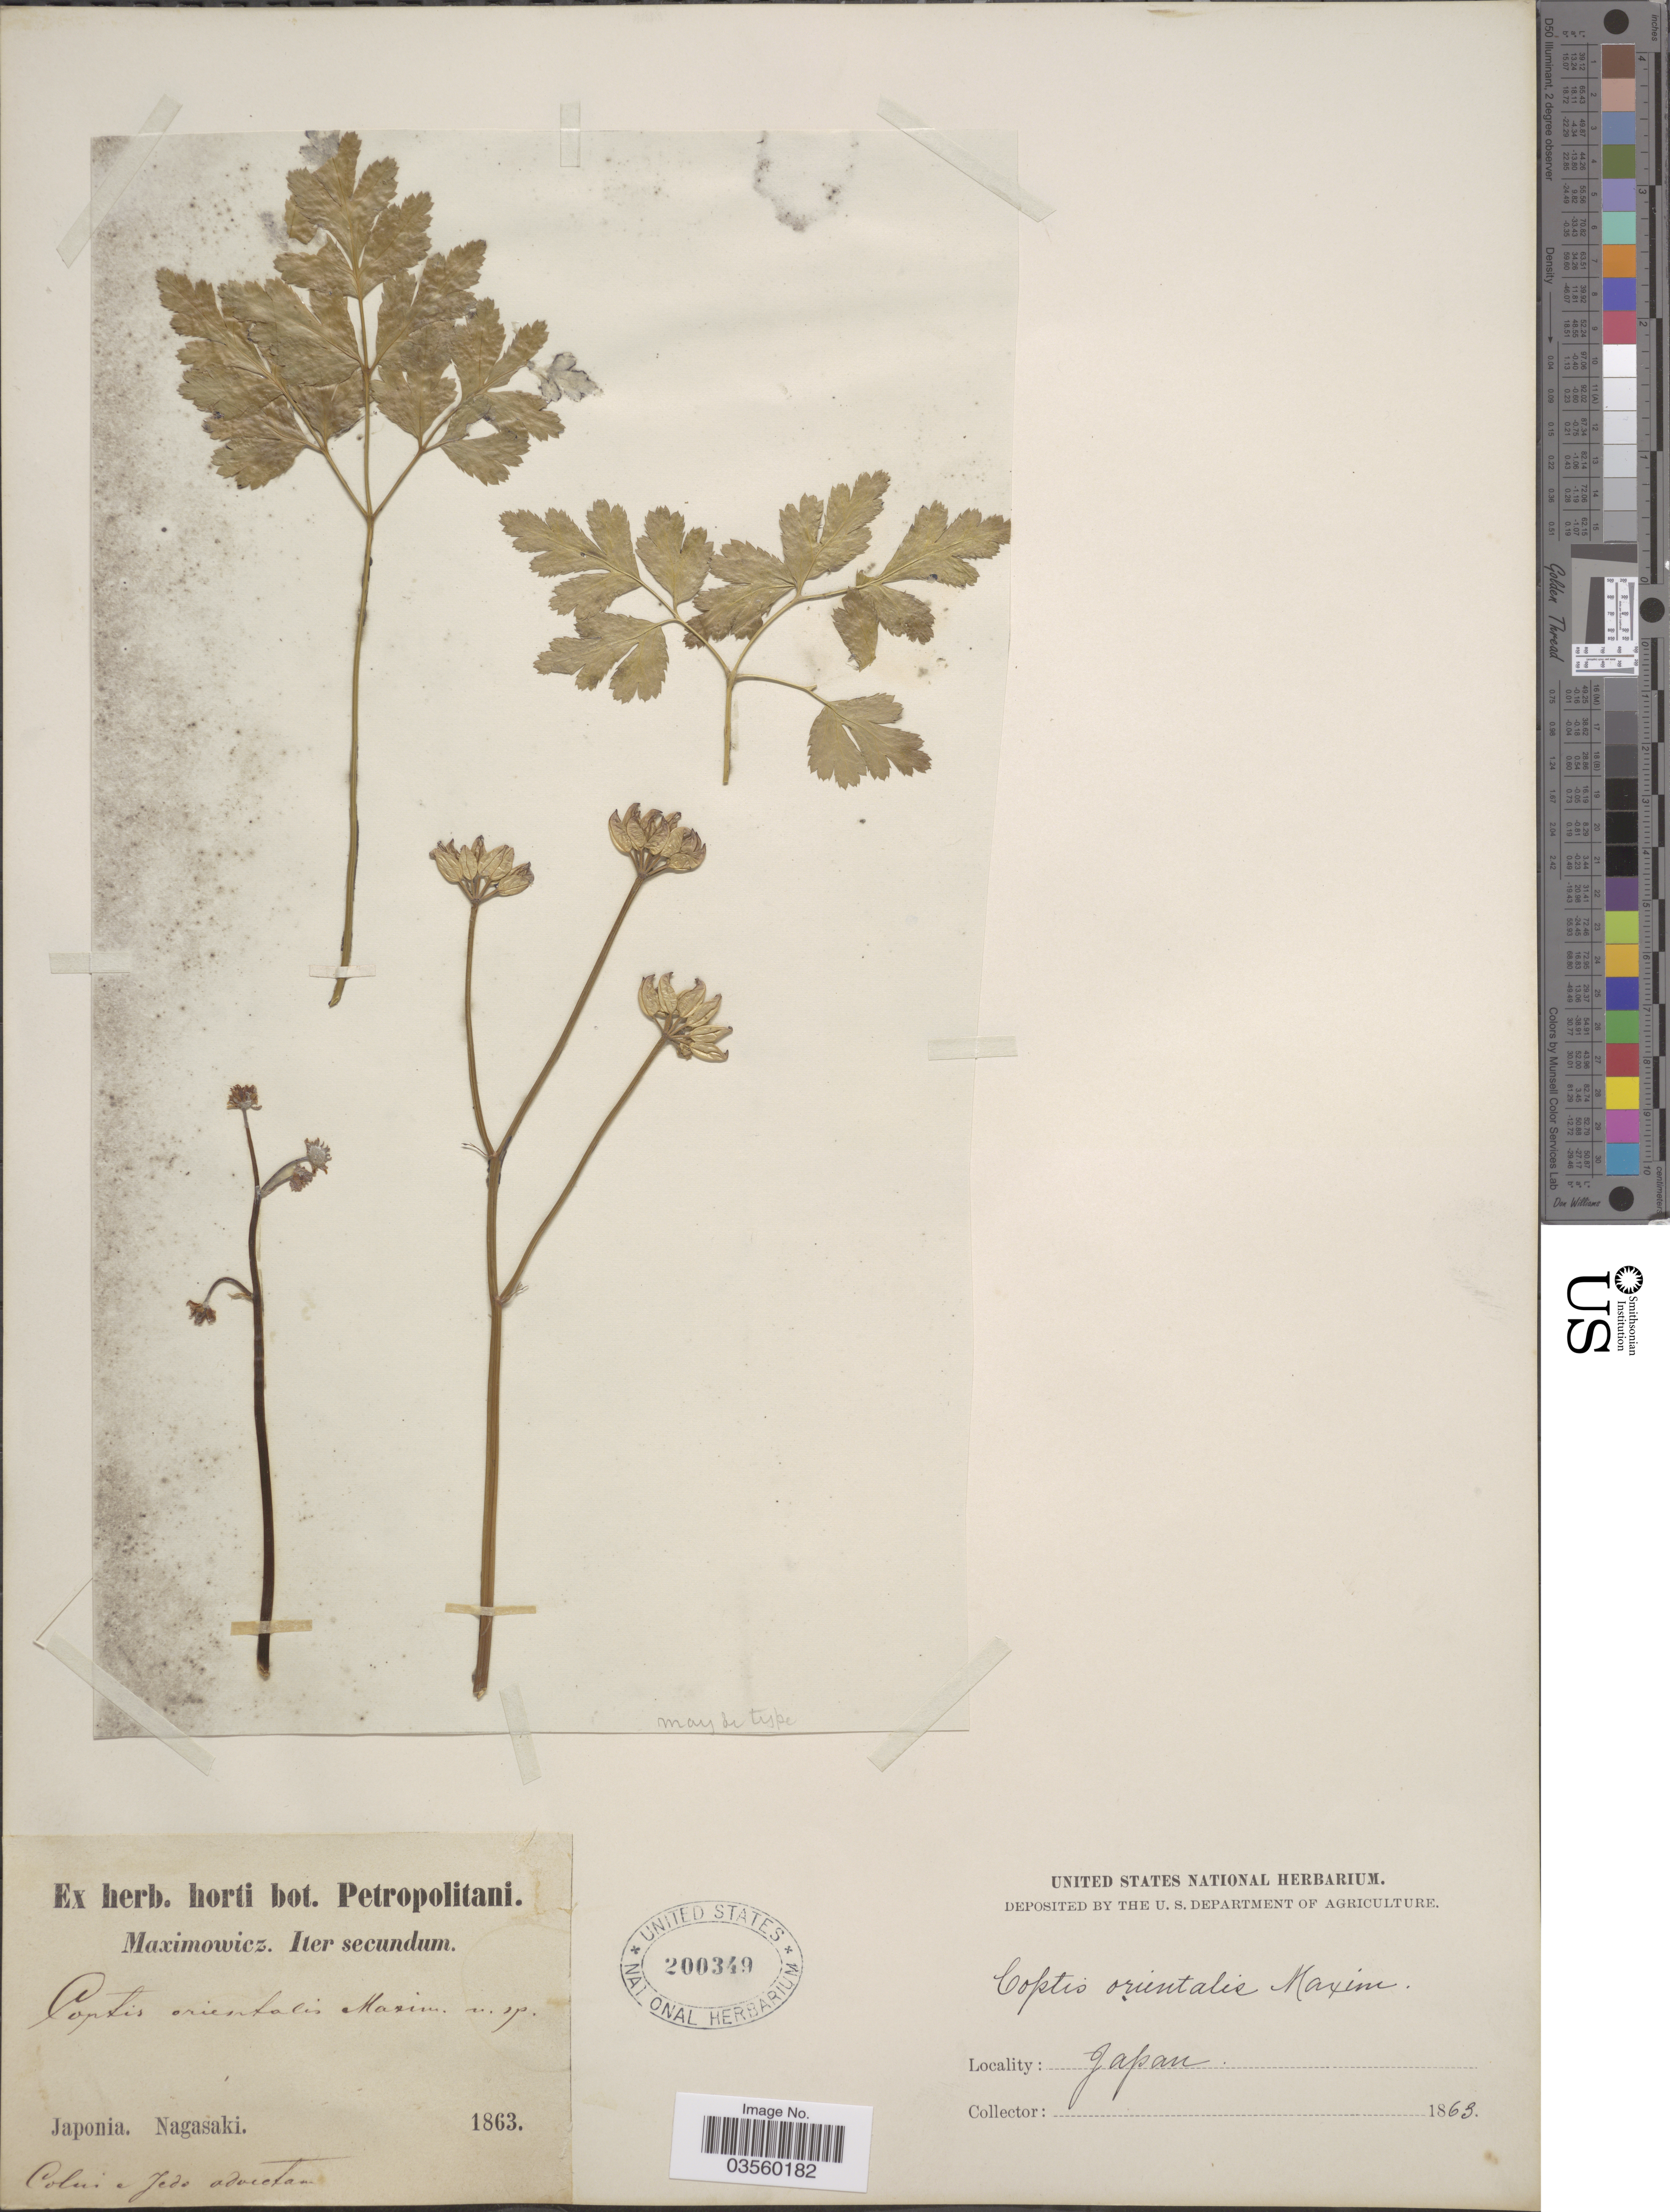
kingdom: Plantae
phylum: Tracheophyta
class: Magnoliopsida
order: Ranunculales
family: Ranunculaceae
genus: Coptis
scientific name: Coptis orientalis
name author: Maxim.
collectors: Maximowicz, --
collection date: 1863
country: Japan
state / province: Nagasaki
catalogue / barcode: US 200349